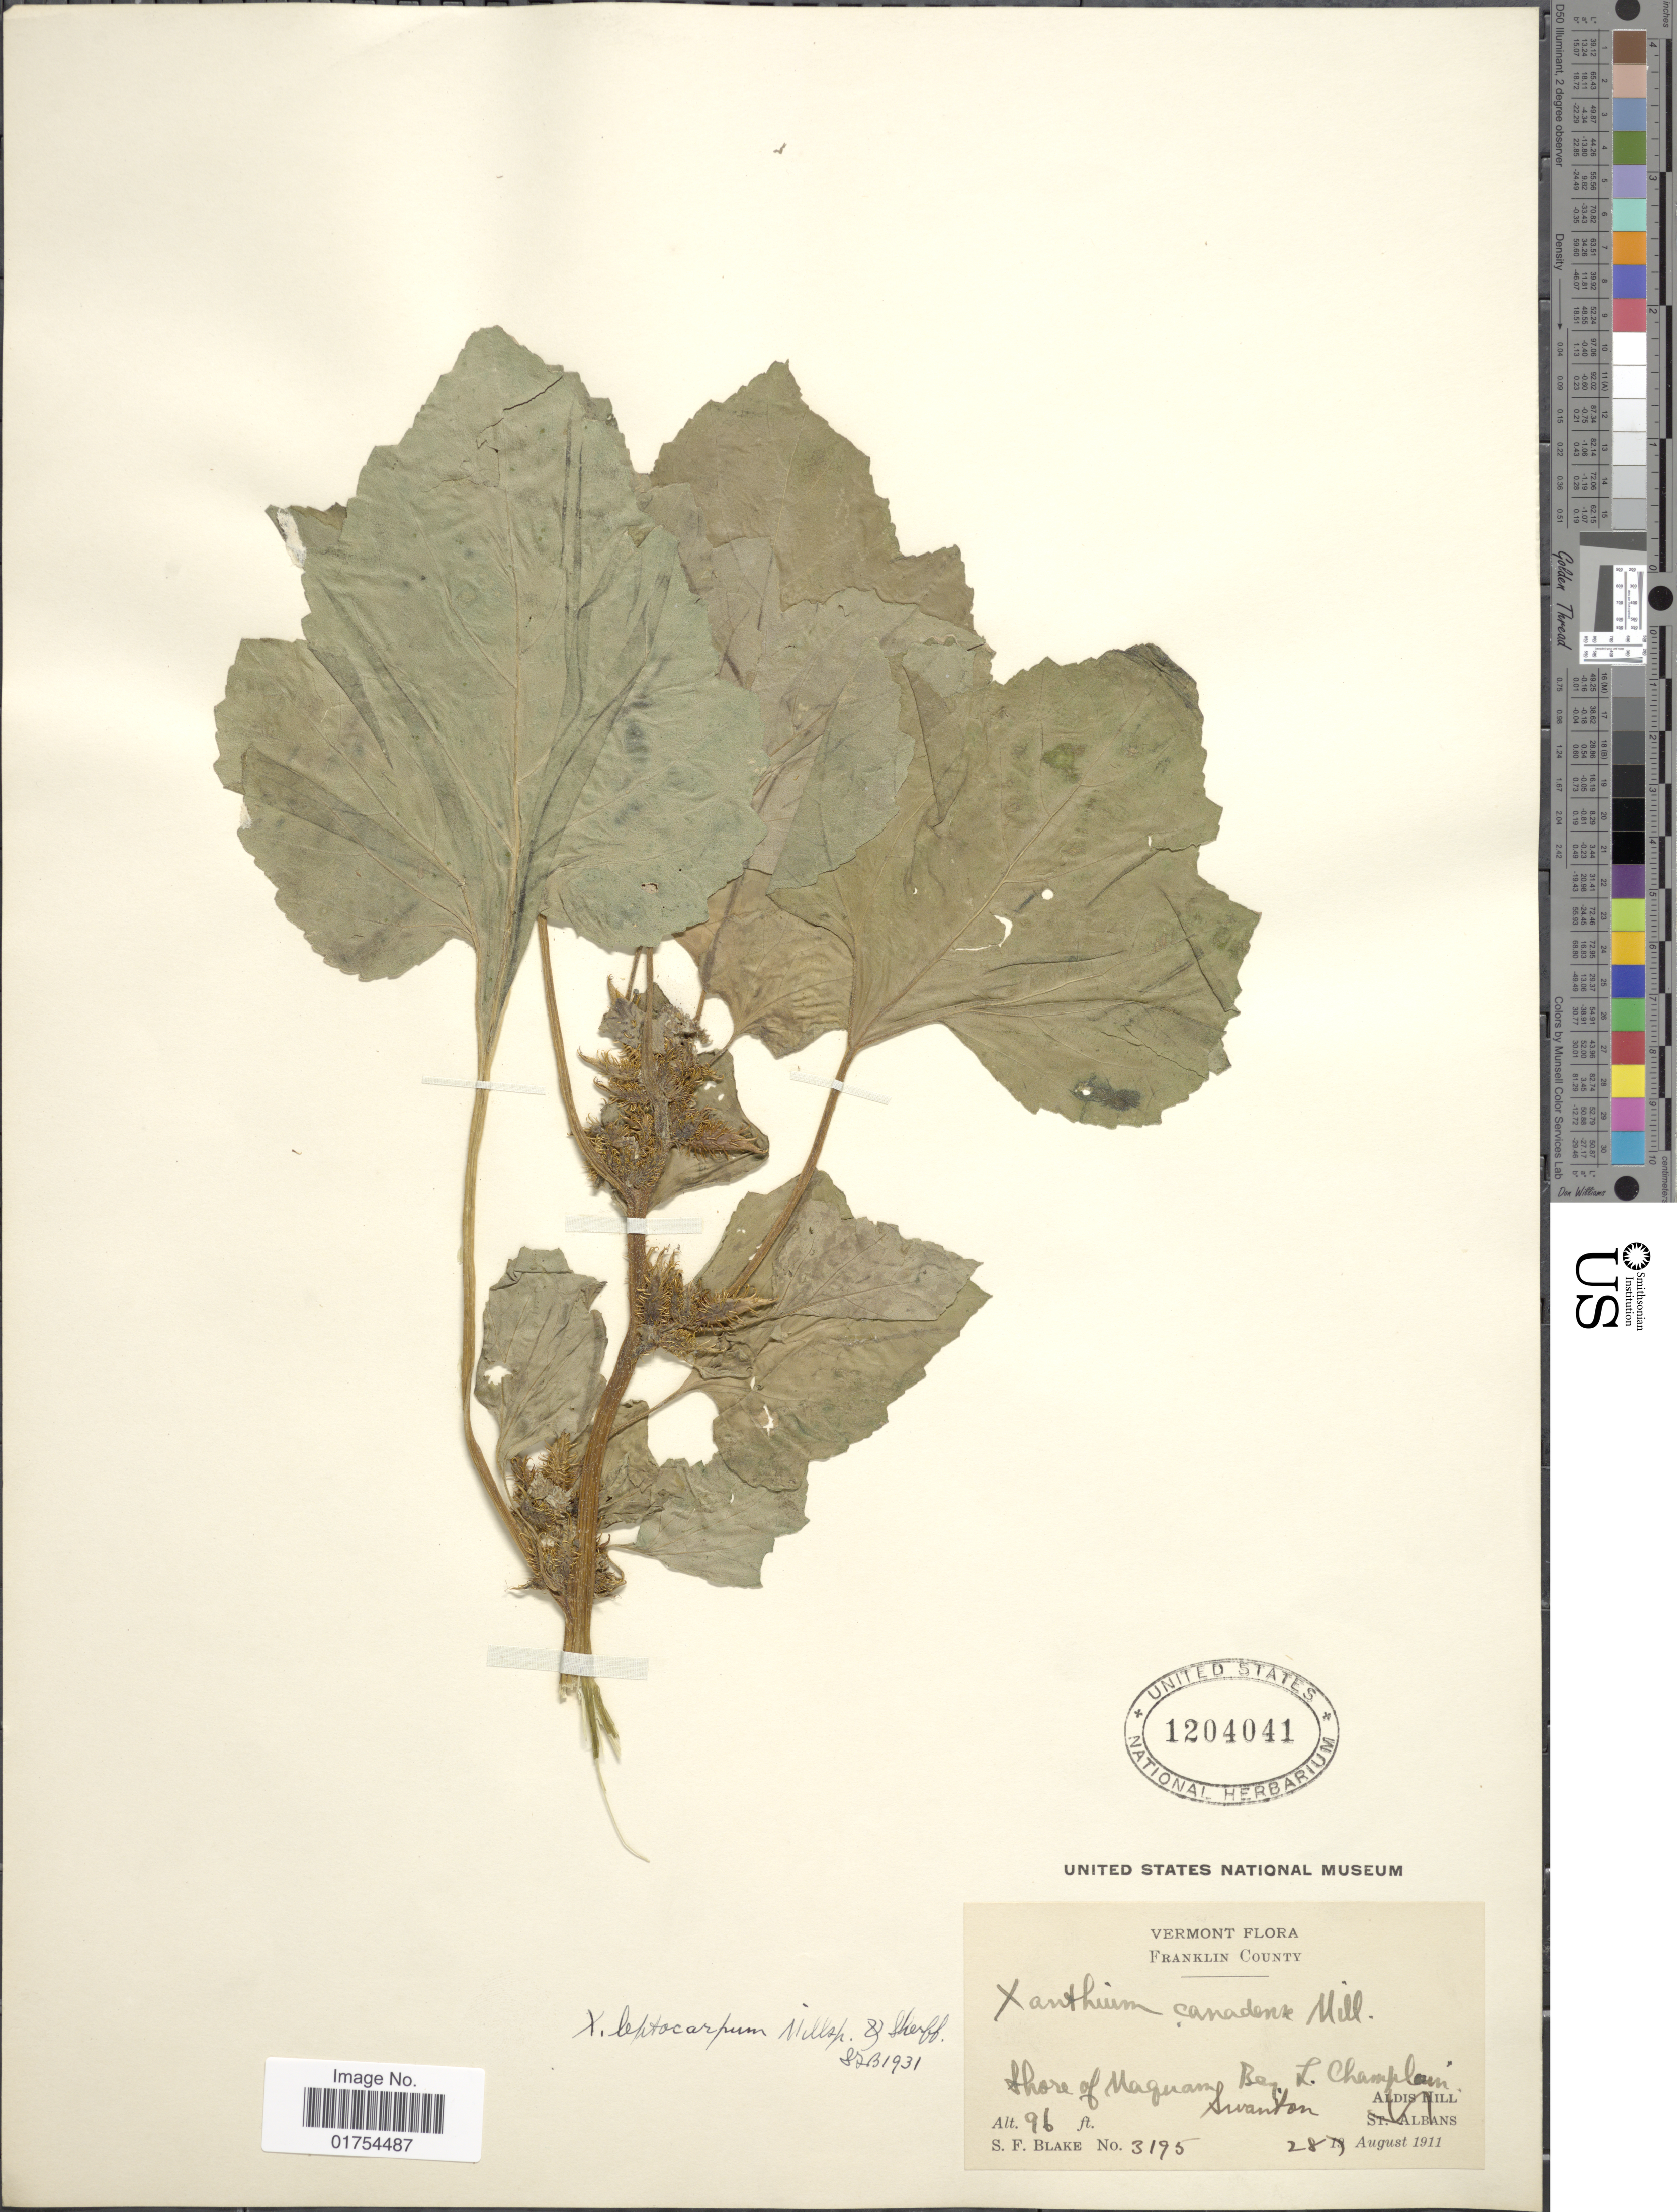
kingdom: Plantae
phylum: Tracheophyta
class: Magnoliopsida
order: Asterales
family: Asteraceae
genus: Xanthium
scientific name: Xanthium leptocarpum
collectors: S. Blake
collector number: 3195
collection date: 1911-08-28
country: United States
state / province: Vermont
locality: Shore of Maquam Bay L. Champlain Swanton Franklin County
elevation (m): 29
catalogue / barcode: US 1204041